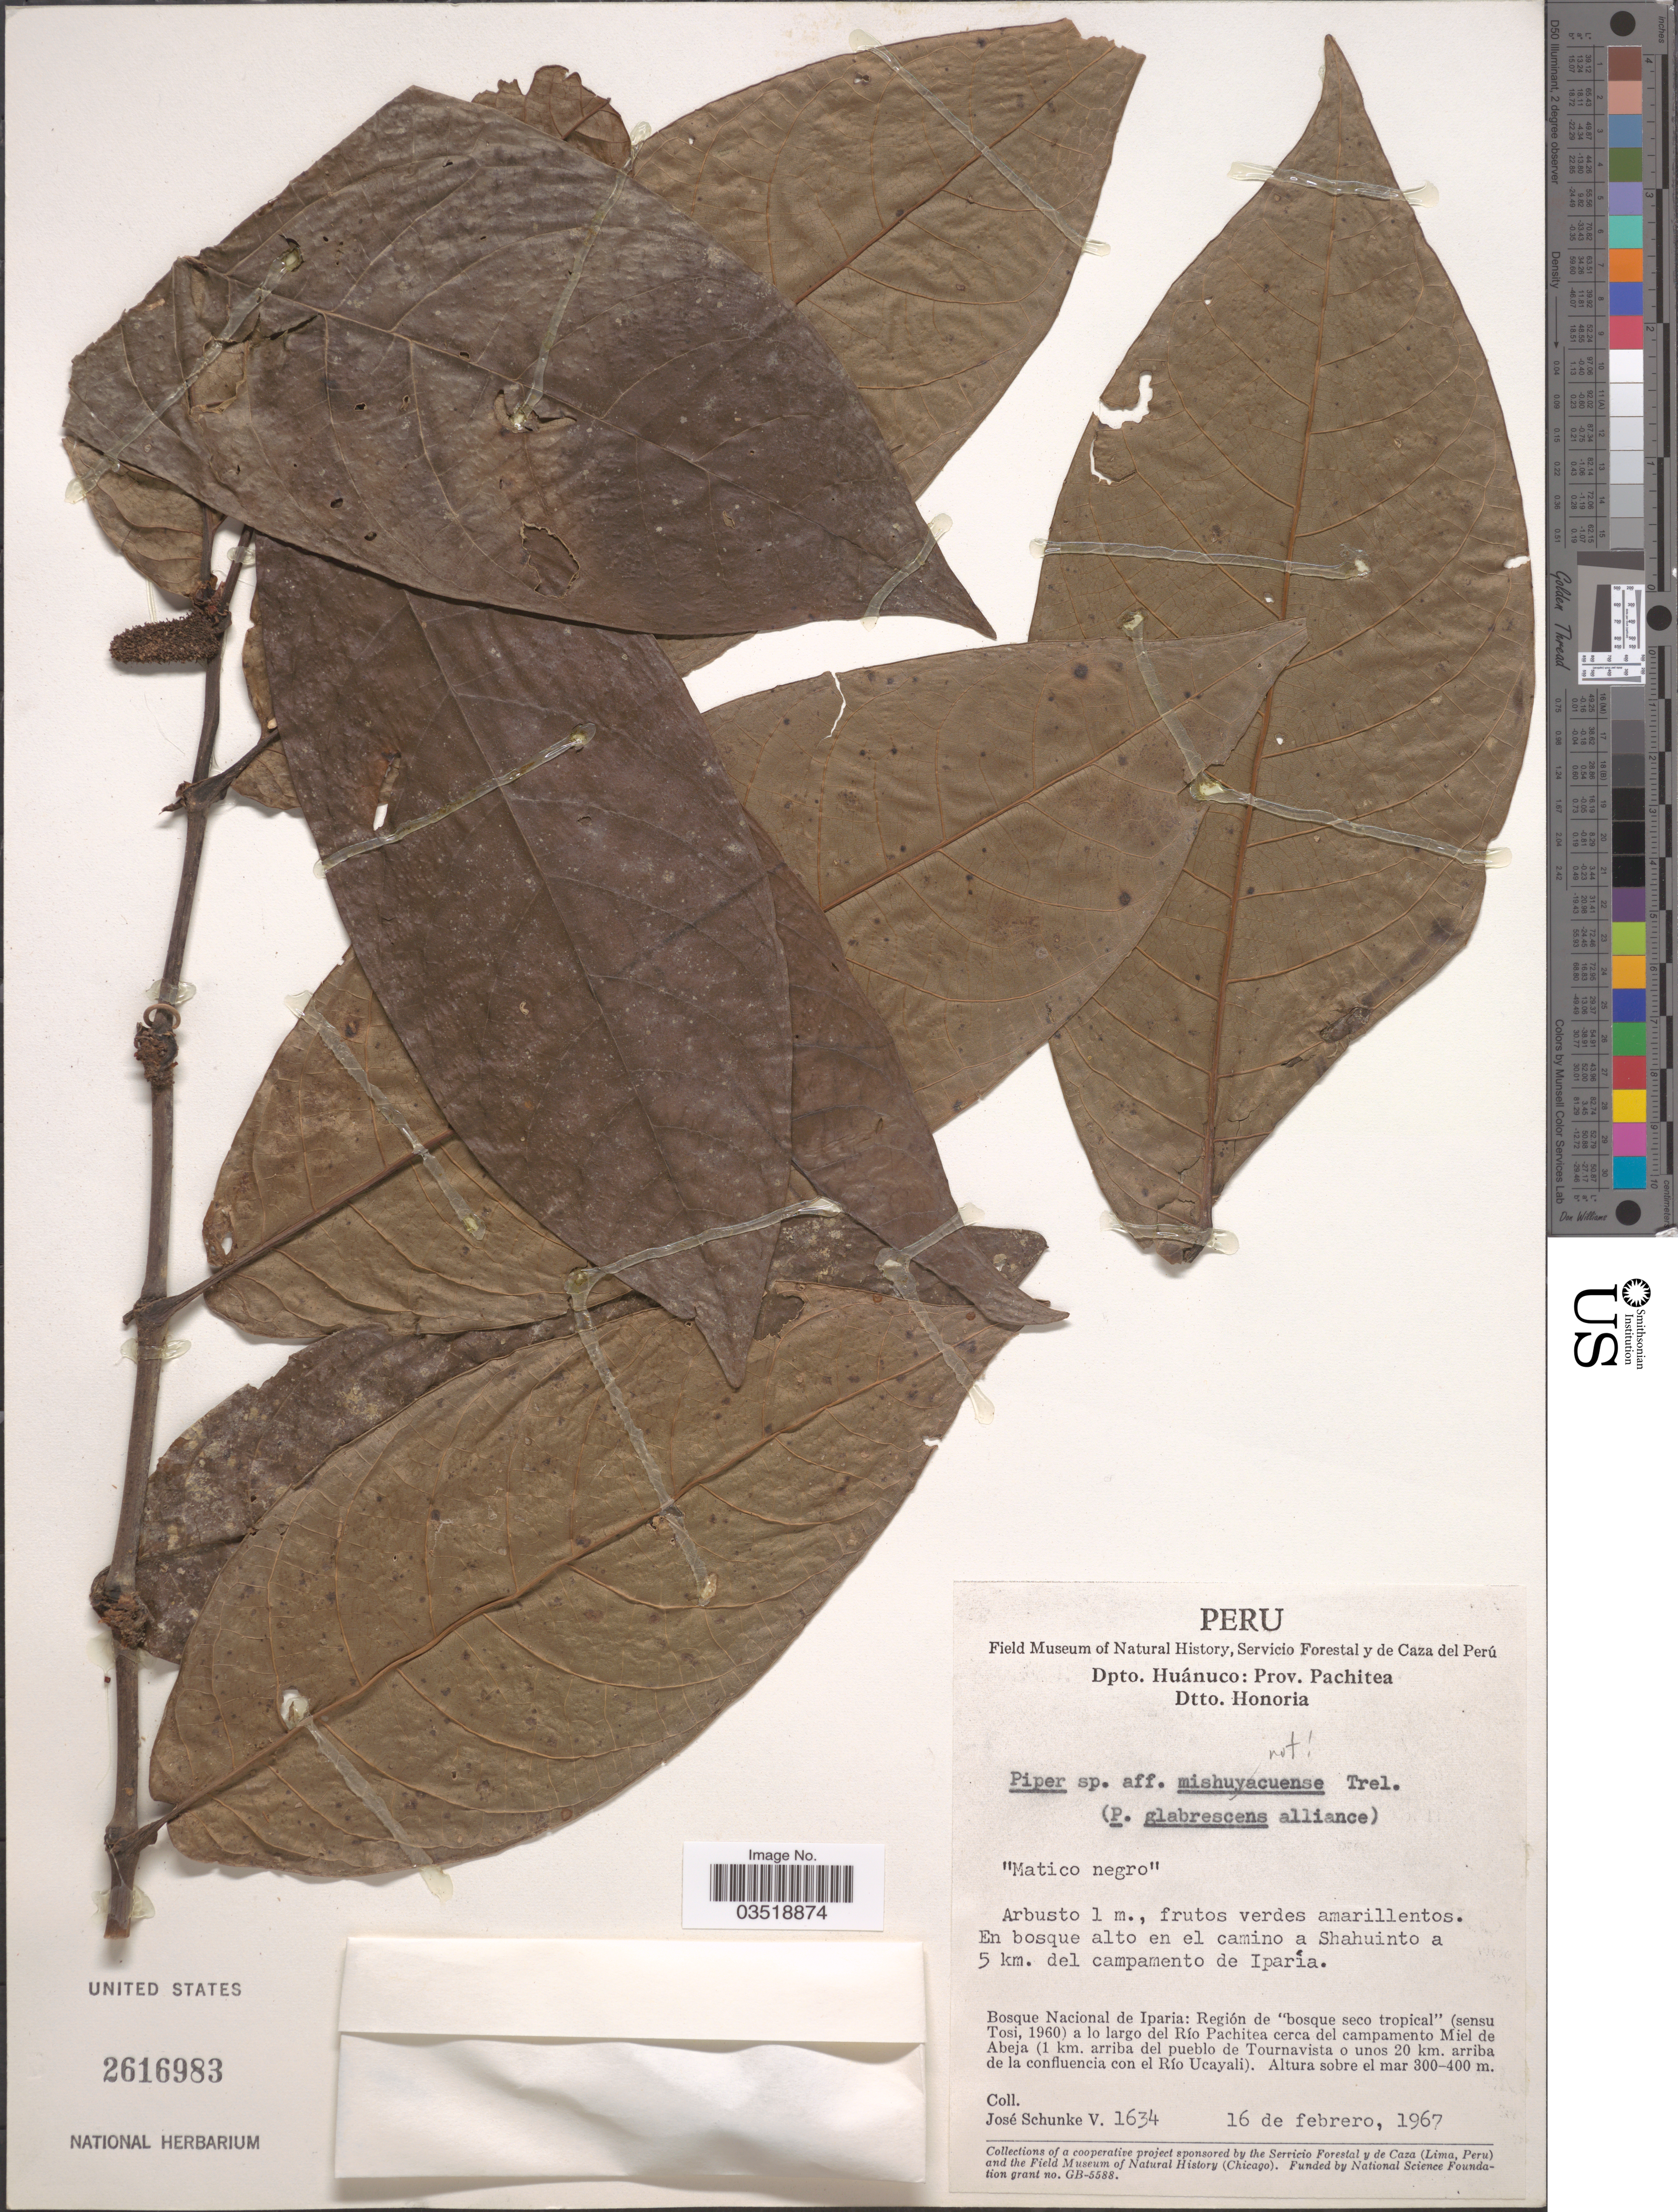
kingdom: Plantae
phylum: Tracheophyta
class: Magnoliopsida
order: Piperales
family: Piperaceae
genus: Piper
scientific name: Piper sp.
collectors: J. Schunke Vigo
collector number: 1634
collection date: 1967-02-16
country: Peru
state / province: Huánuco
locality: Dpto. Huánuco: Prov. Pachitea. Dtto. Honoria. En bosque alto en el camino s Shahuinto a 5 km. del campamento de Iparía. Bosque Nacional de Iparia: Región de "bosque seco tropical" (sensu Tosi, 1960) a lo largo del Río Pachitea cerca del campamento Miel de Abeja (1 km. arriba del pueblo de Tournavista o unos 20 km. arriba de la confluencia con el Río Ucayali).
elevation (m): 300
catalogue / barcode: US 2616983